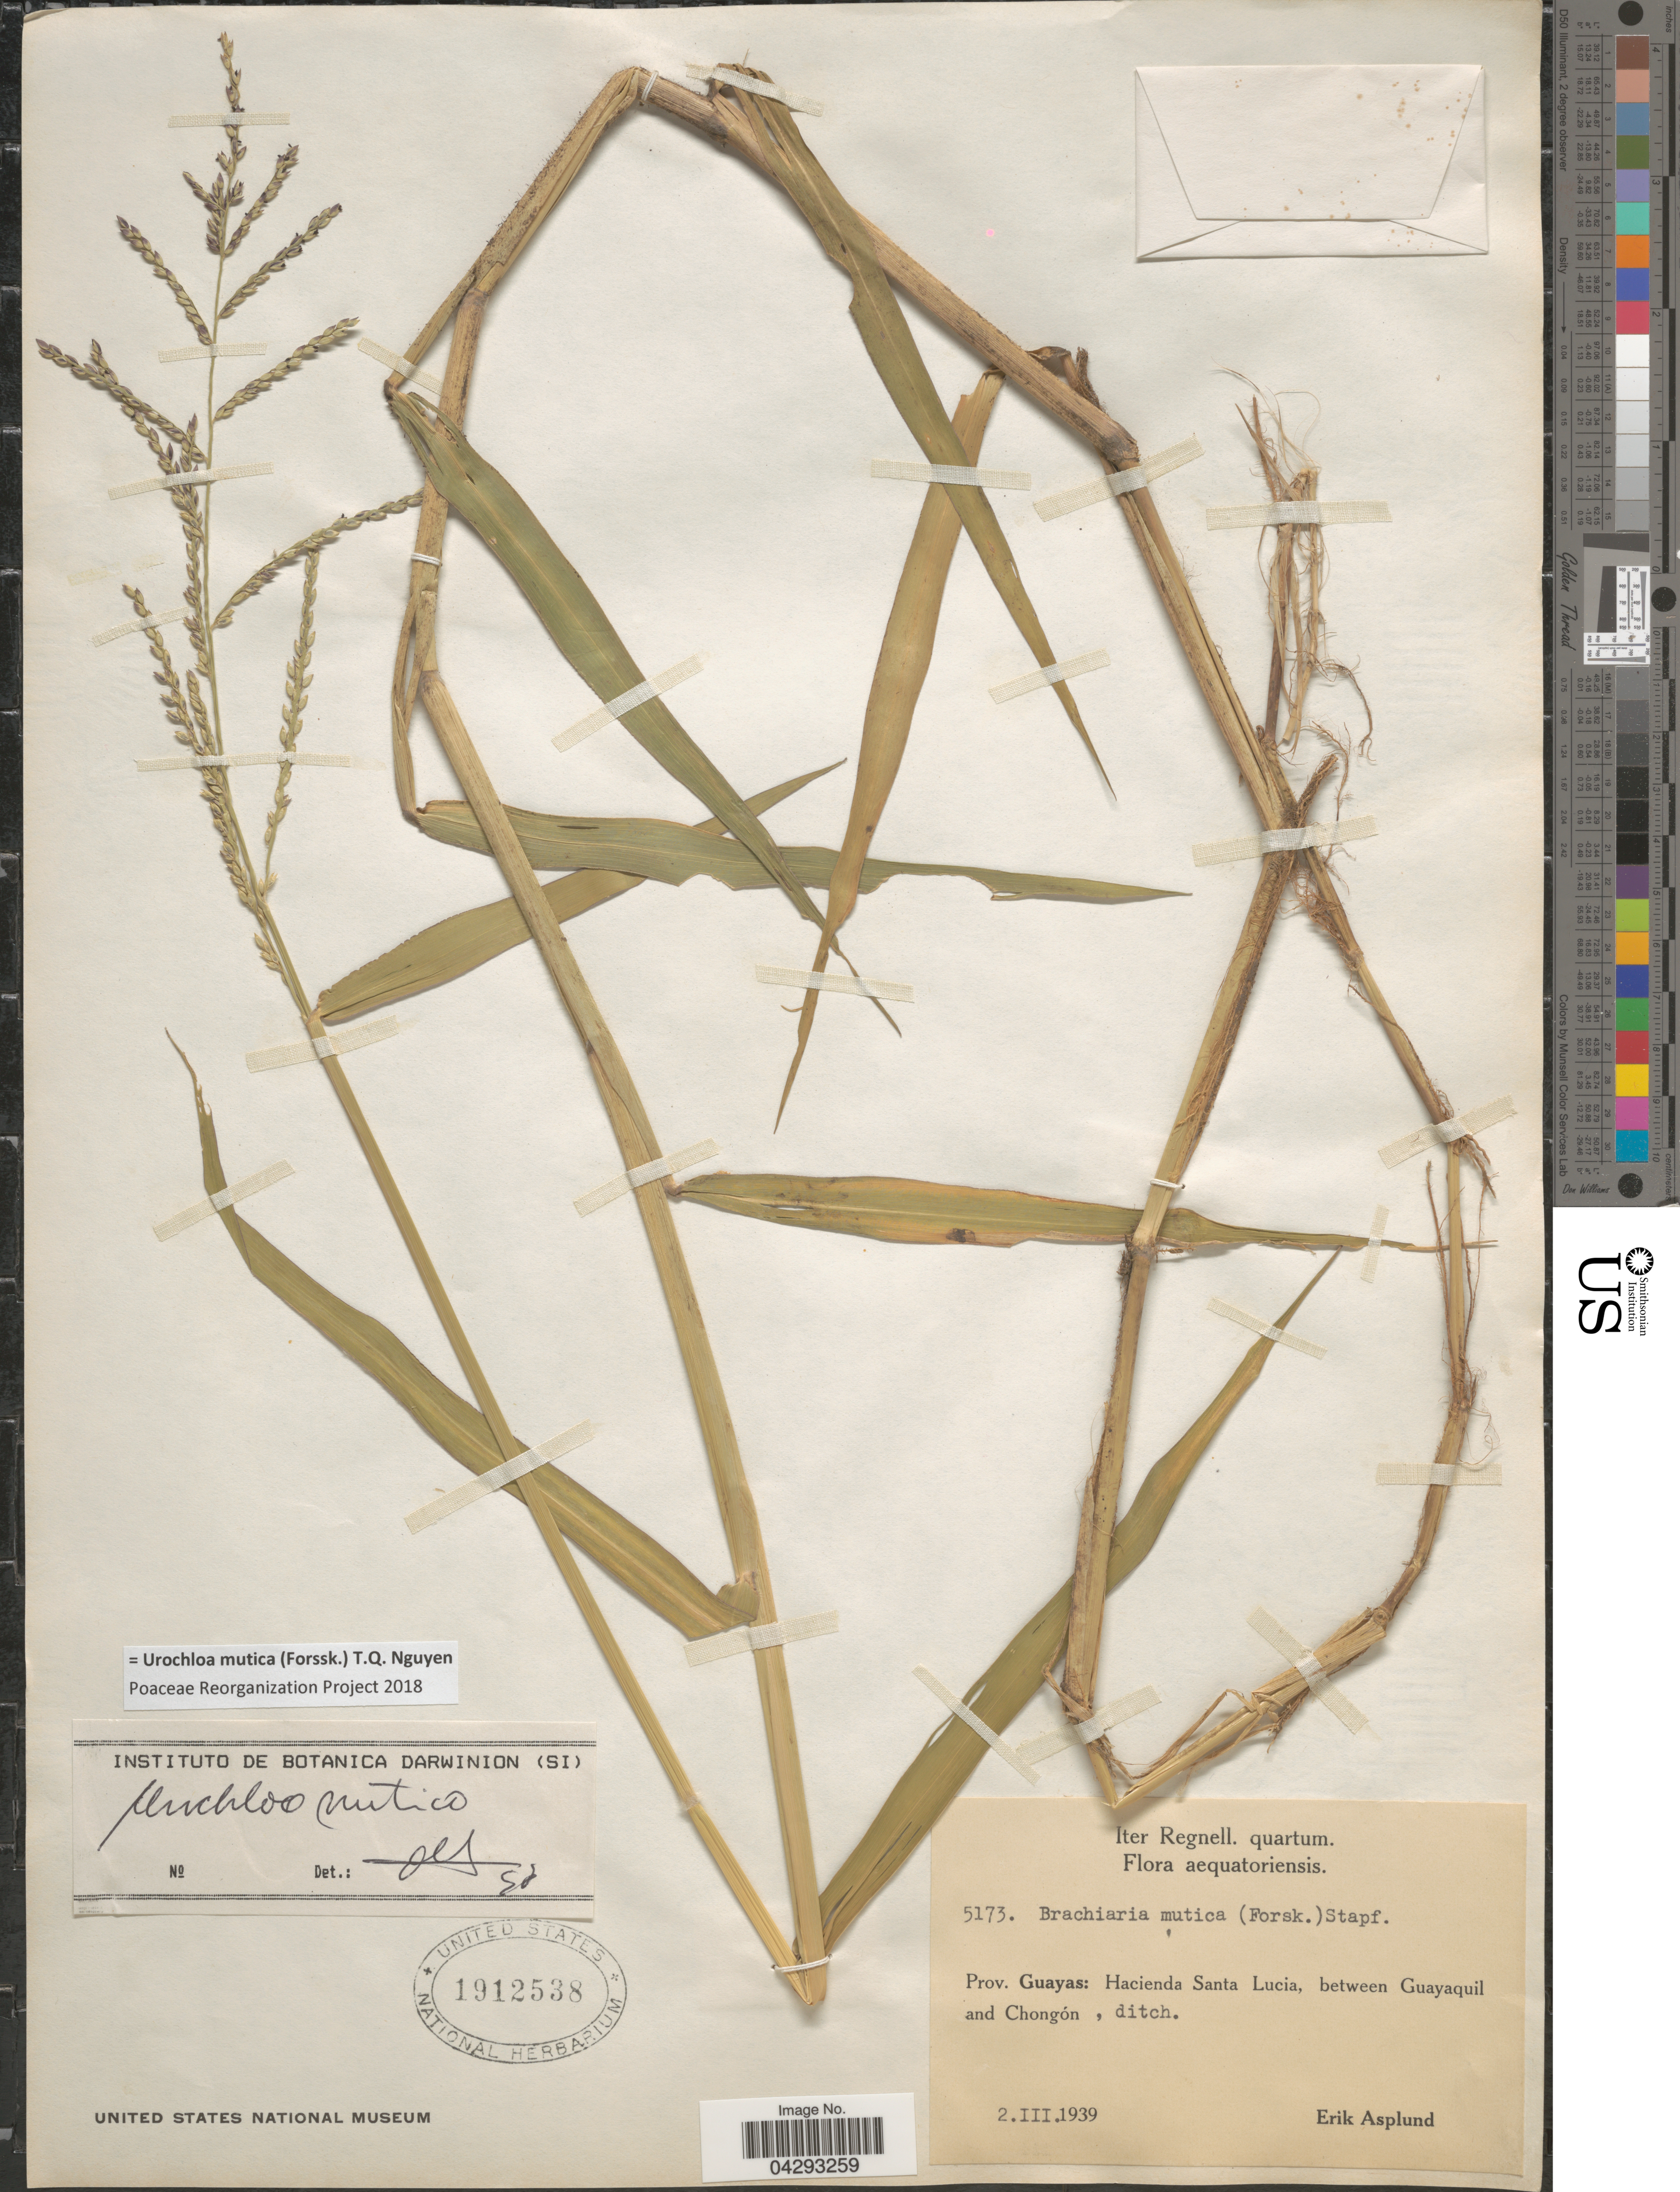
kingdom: Plantae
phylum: Tracheophyta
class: Liliopsida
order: Poales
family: Poaceae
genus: Urochloa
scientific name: Urochloa mutica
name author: (Forssk.) T.Q. Nguyen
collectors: E. Asplund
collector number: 5173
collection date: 1939-03-02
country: Ecuador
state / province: Guayas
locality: Hacienda Santa Lucia, between Guayaquil and Chongón.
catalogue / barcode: US 1912538